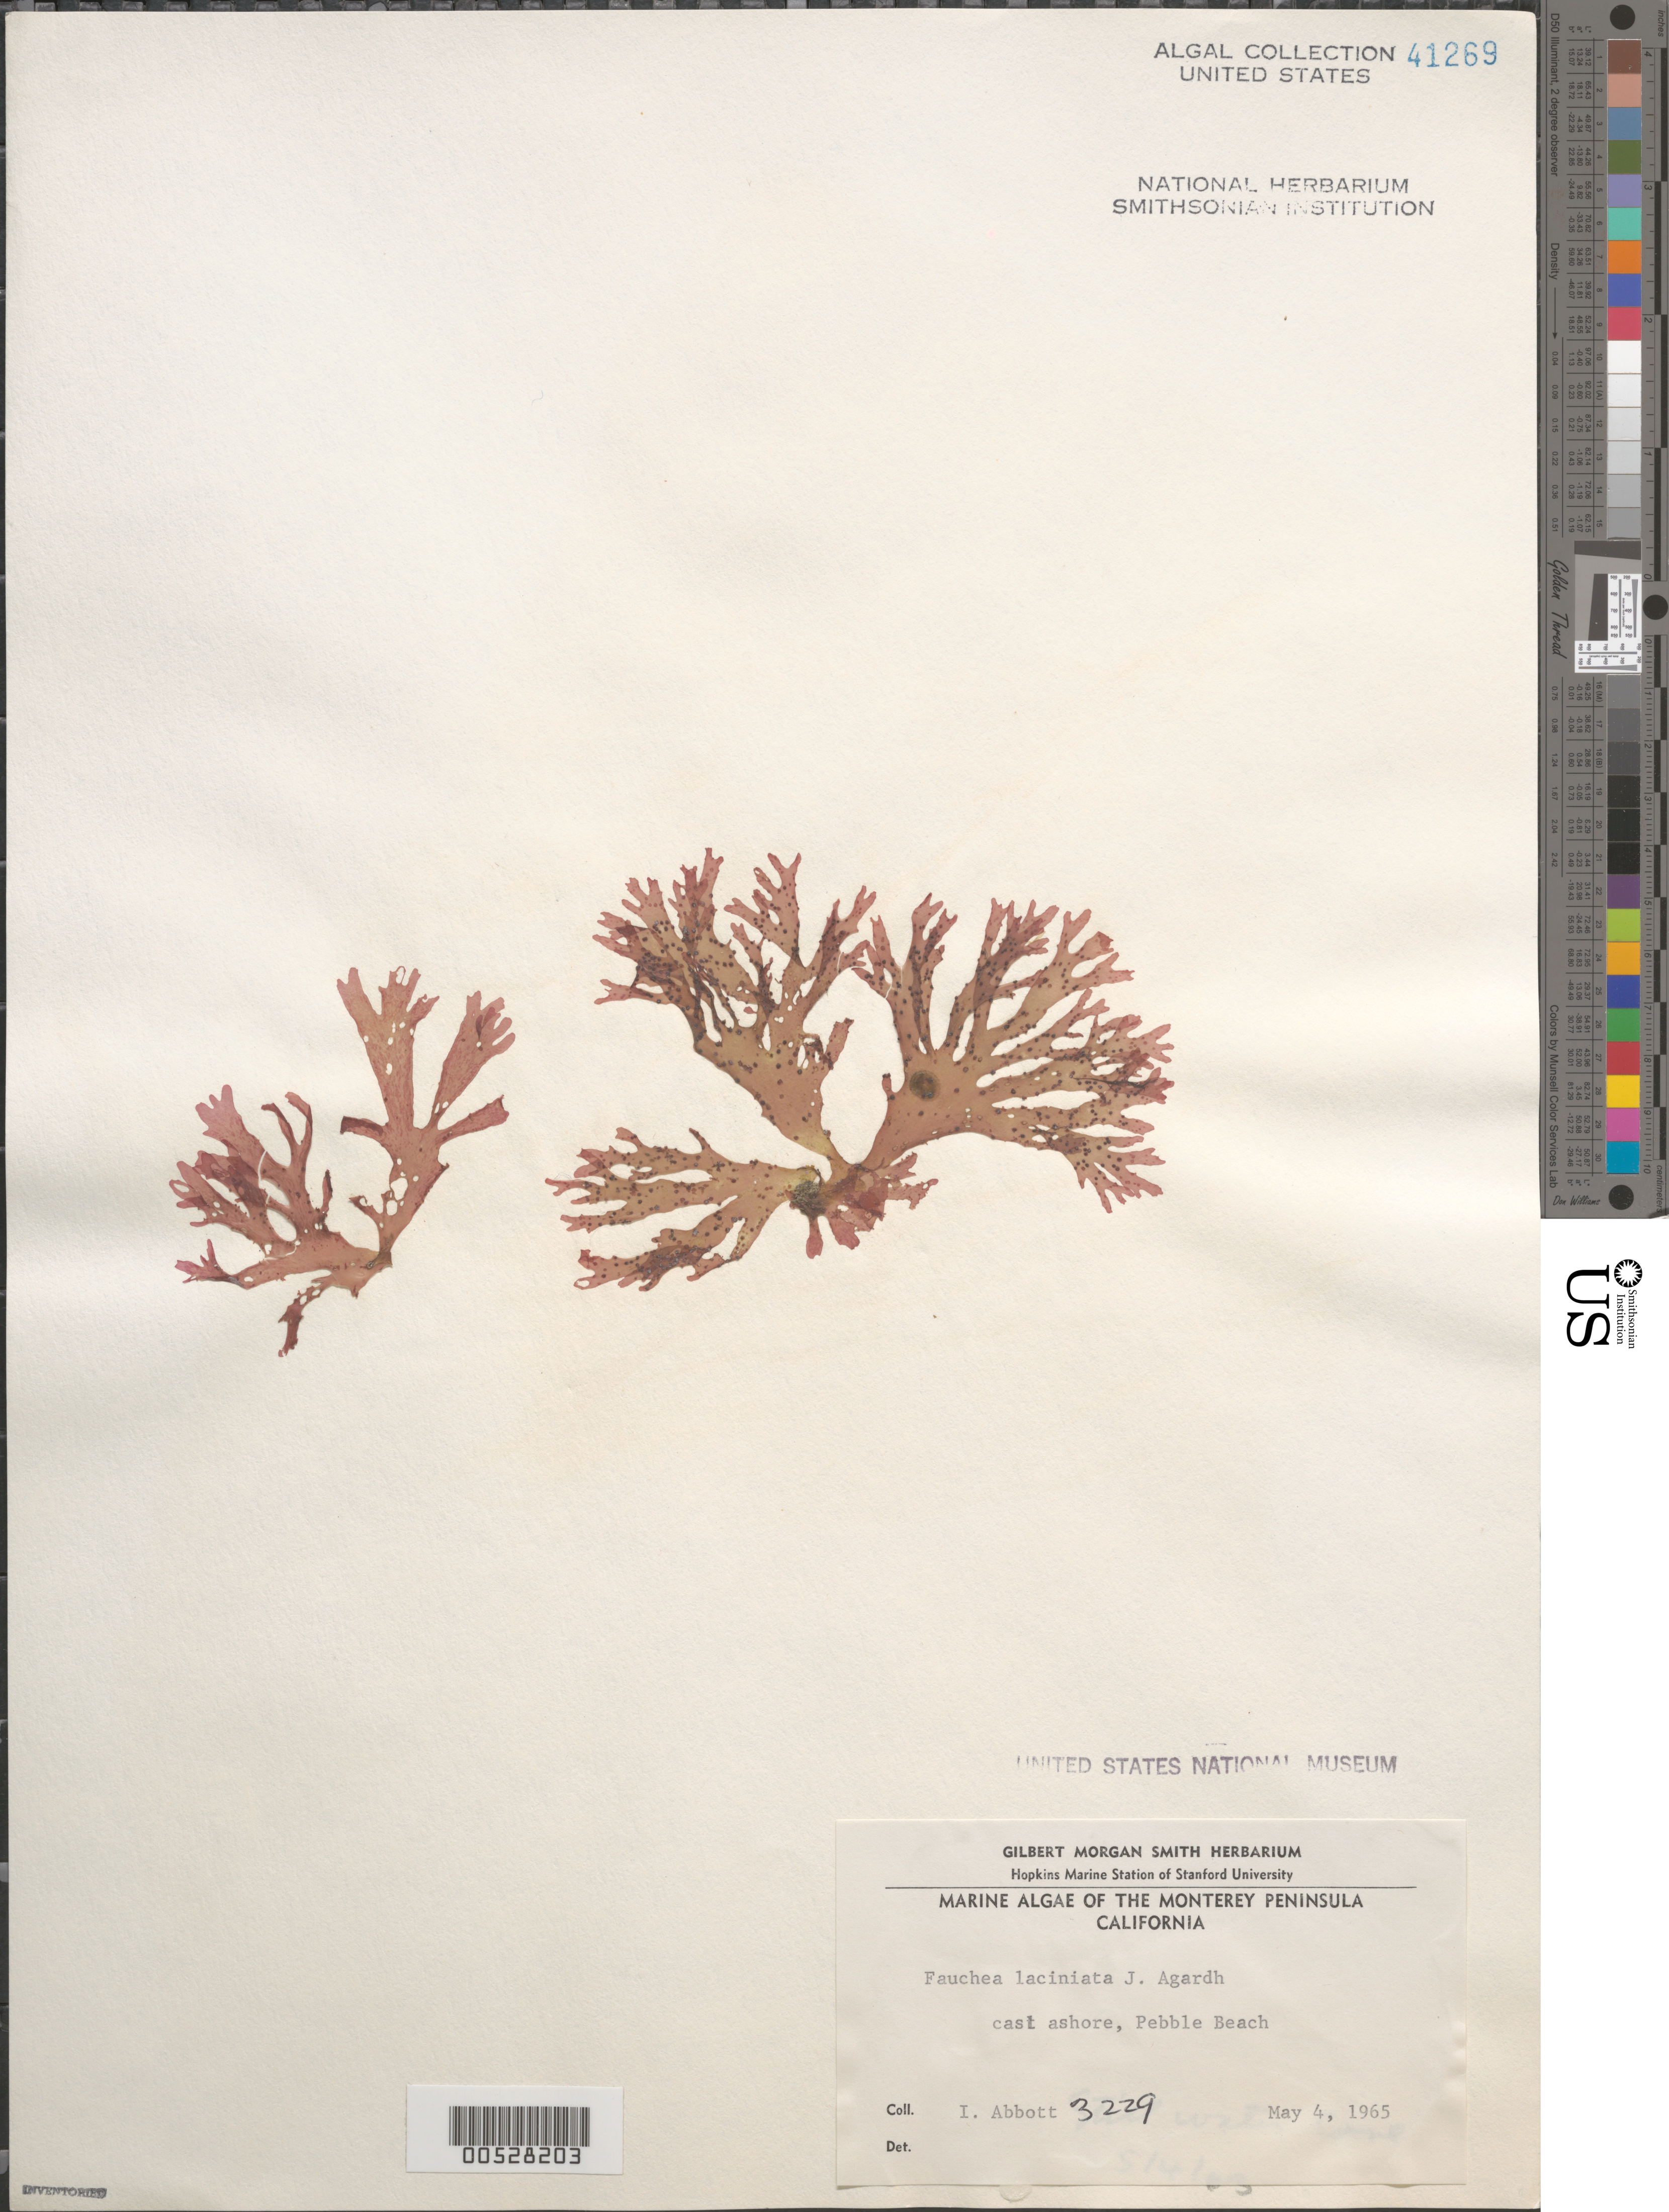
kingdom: Plantae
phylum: Rhodophyta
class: Florideophyceae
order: Rhodymeniales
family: Faucheaceae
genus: Gloiocladia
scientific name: Gloiocladia laciniata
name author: (J. Agardh) Rodríguez-Prieto & N. Sánchez in Rodríguez-Prieto et al.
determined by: Algae name updating Project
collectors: I. A. Abbott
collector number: IAA 3229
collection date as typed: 04 May 1965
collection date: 1965-05-04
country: United States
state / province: California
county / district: Monterey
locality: Pebble Beach, Monterey Peninsula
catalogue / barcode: US 41269